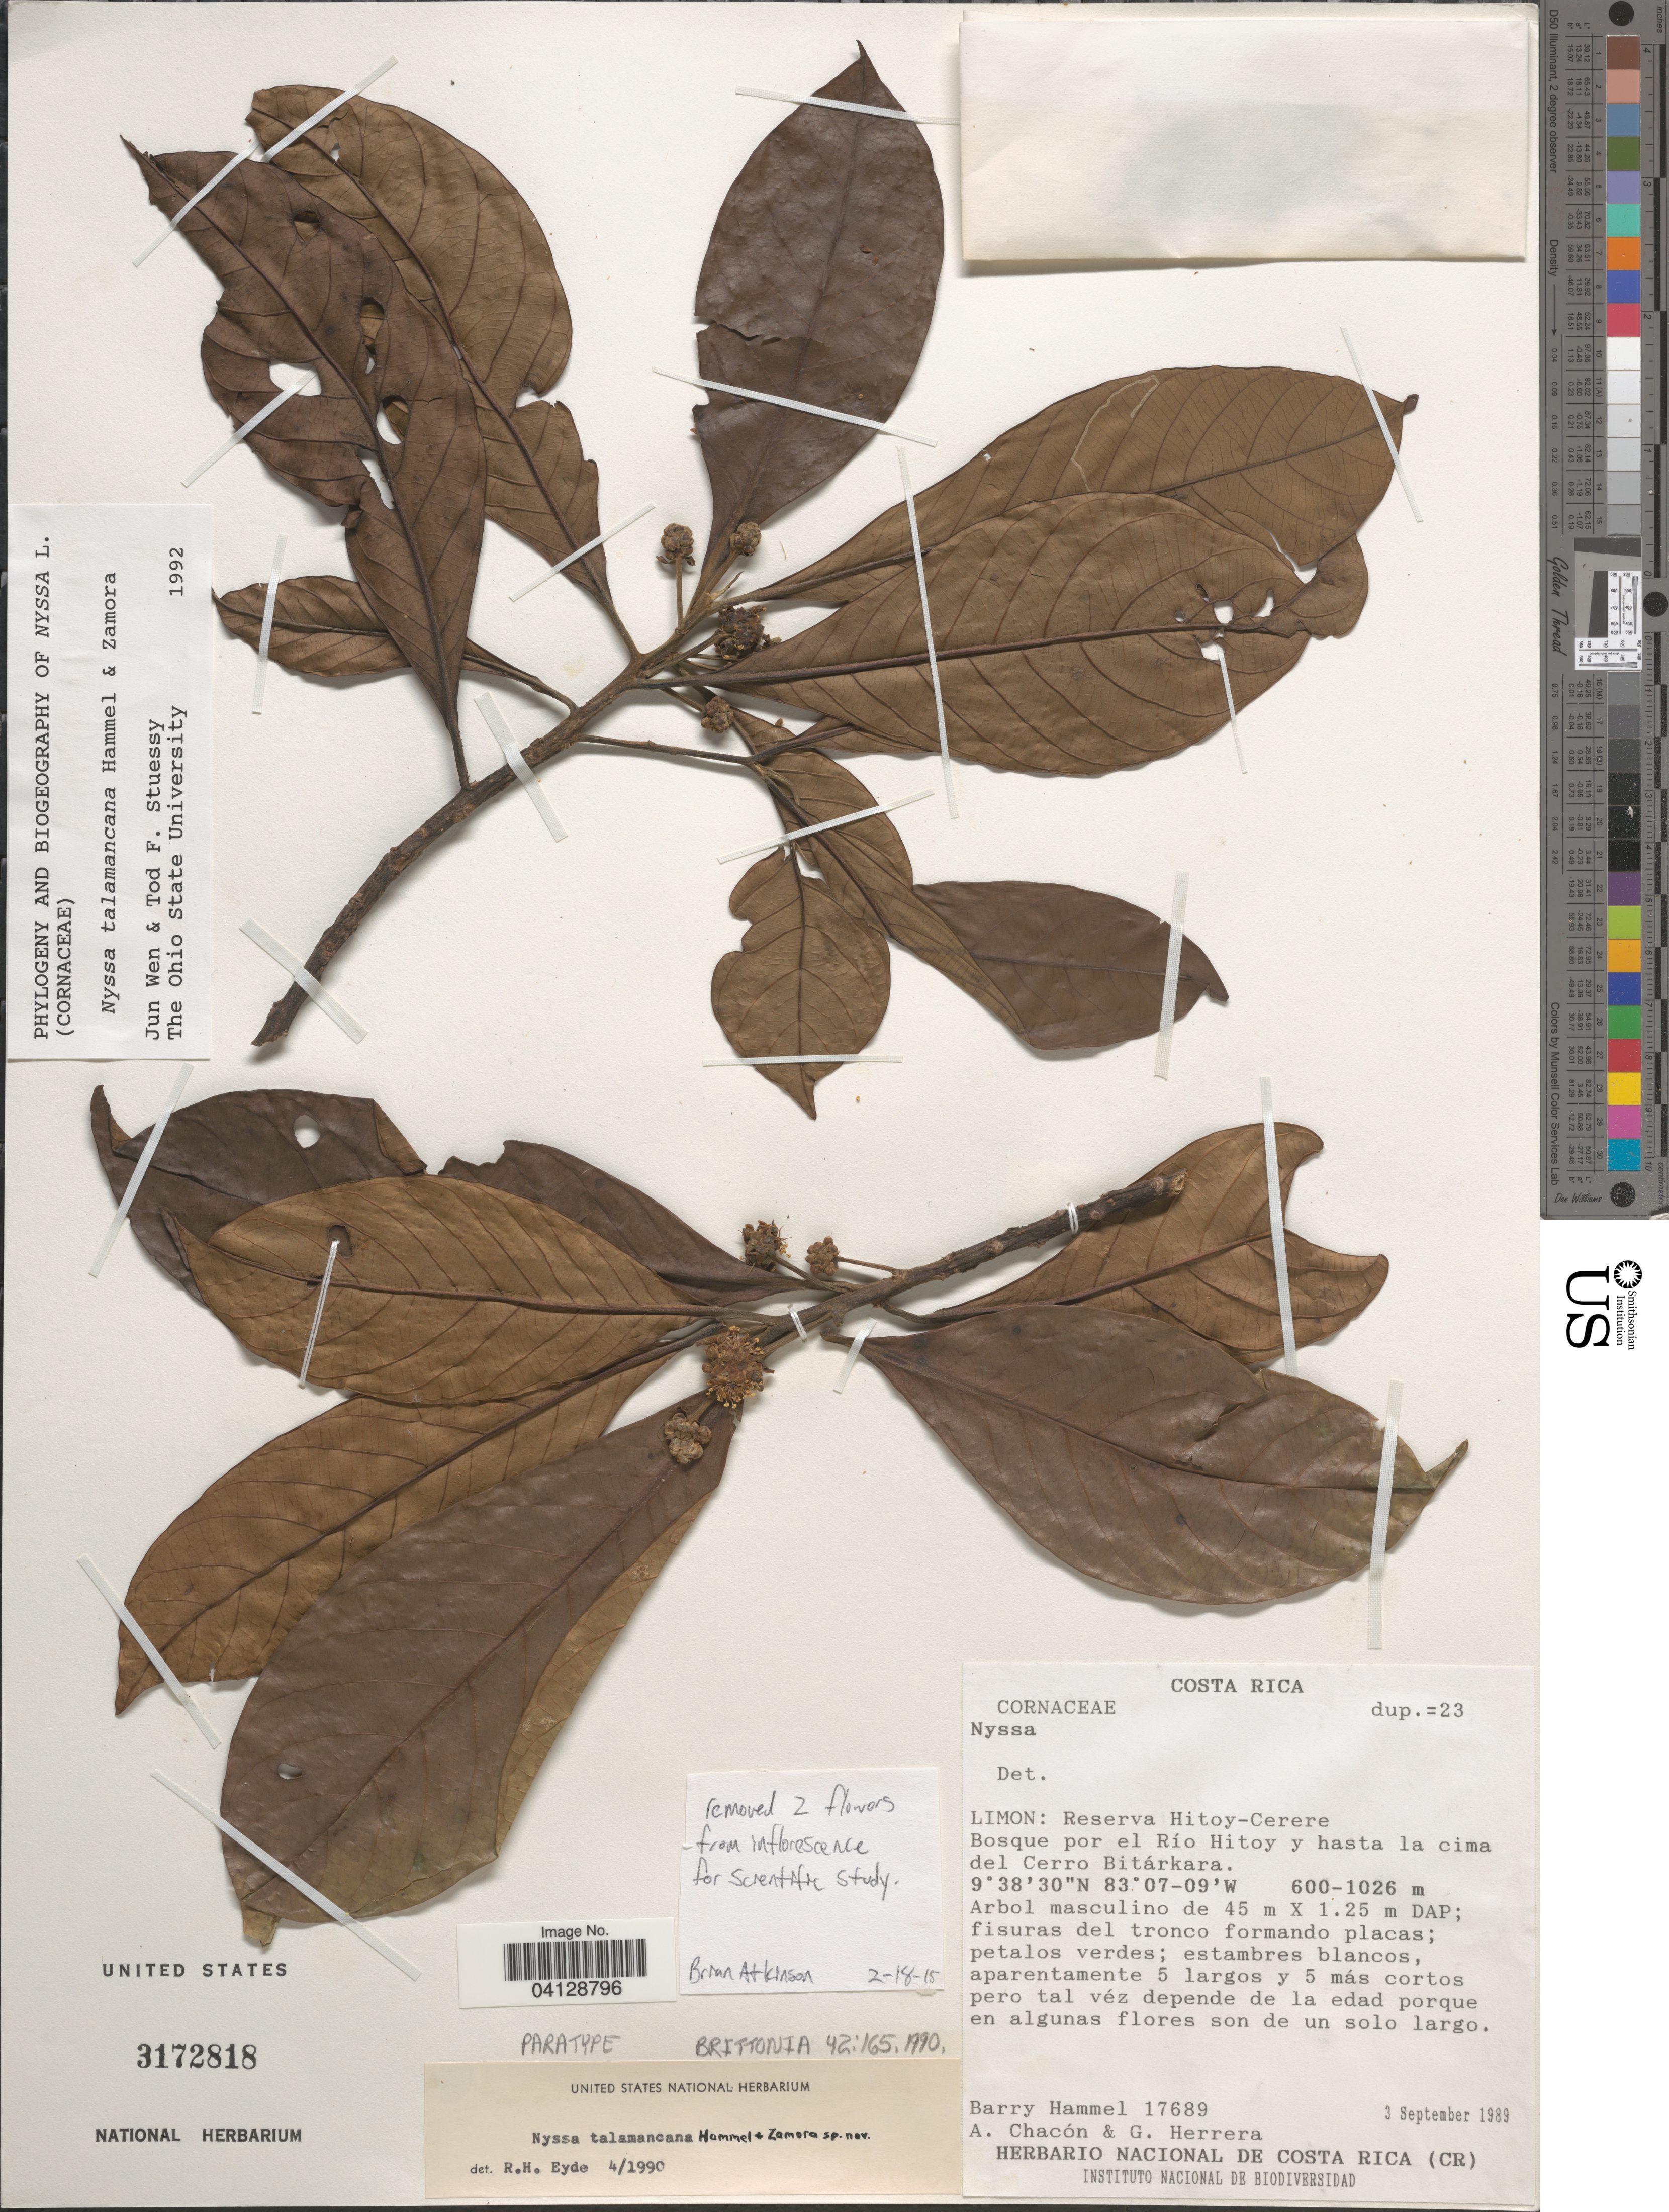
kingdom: Plantae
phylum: Tracheophyta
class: Magnoliopsida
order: Cornales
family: Nyssaceae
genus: Nyssa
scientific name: Nyssa talamancana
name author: Hammel & Zamora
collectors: B. Hammel, A. Chacón & G. Herrera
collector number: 17689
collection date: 1989-09-03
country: Costa Rica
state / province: Limón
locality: Reserva Hitoy-Cerere. Bosque por el Río Hitoy y hasta la cima del Cerro Bitárkara.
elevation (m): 600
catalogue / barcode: US 3172818